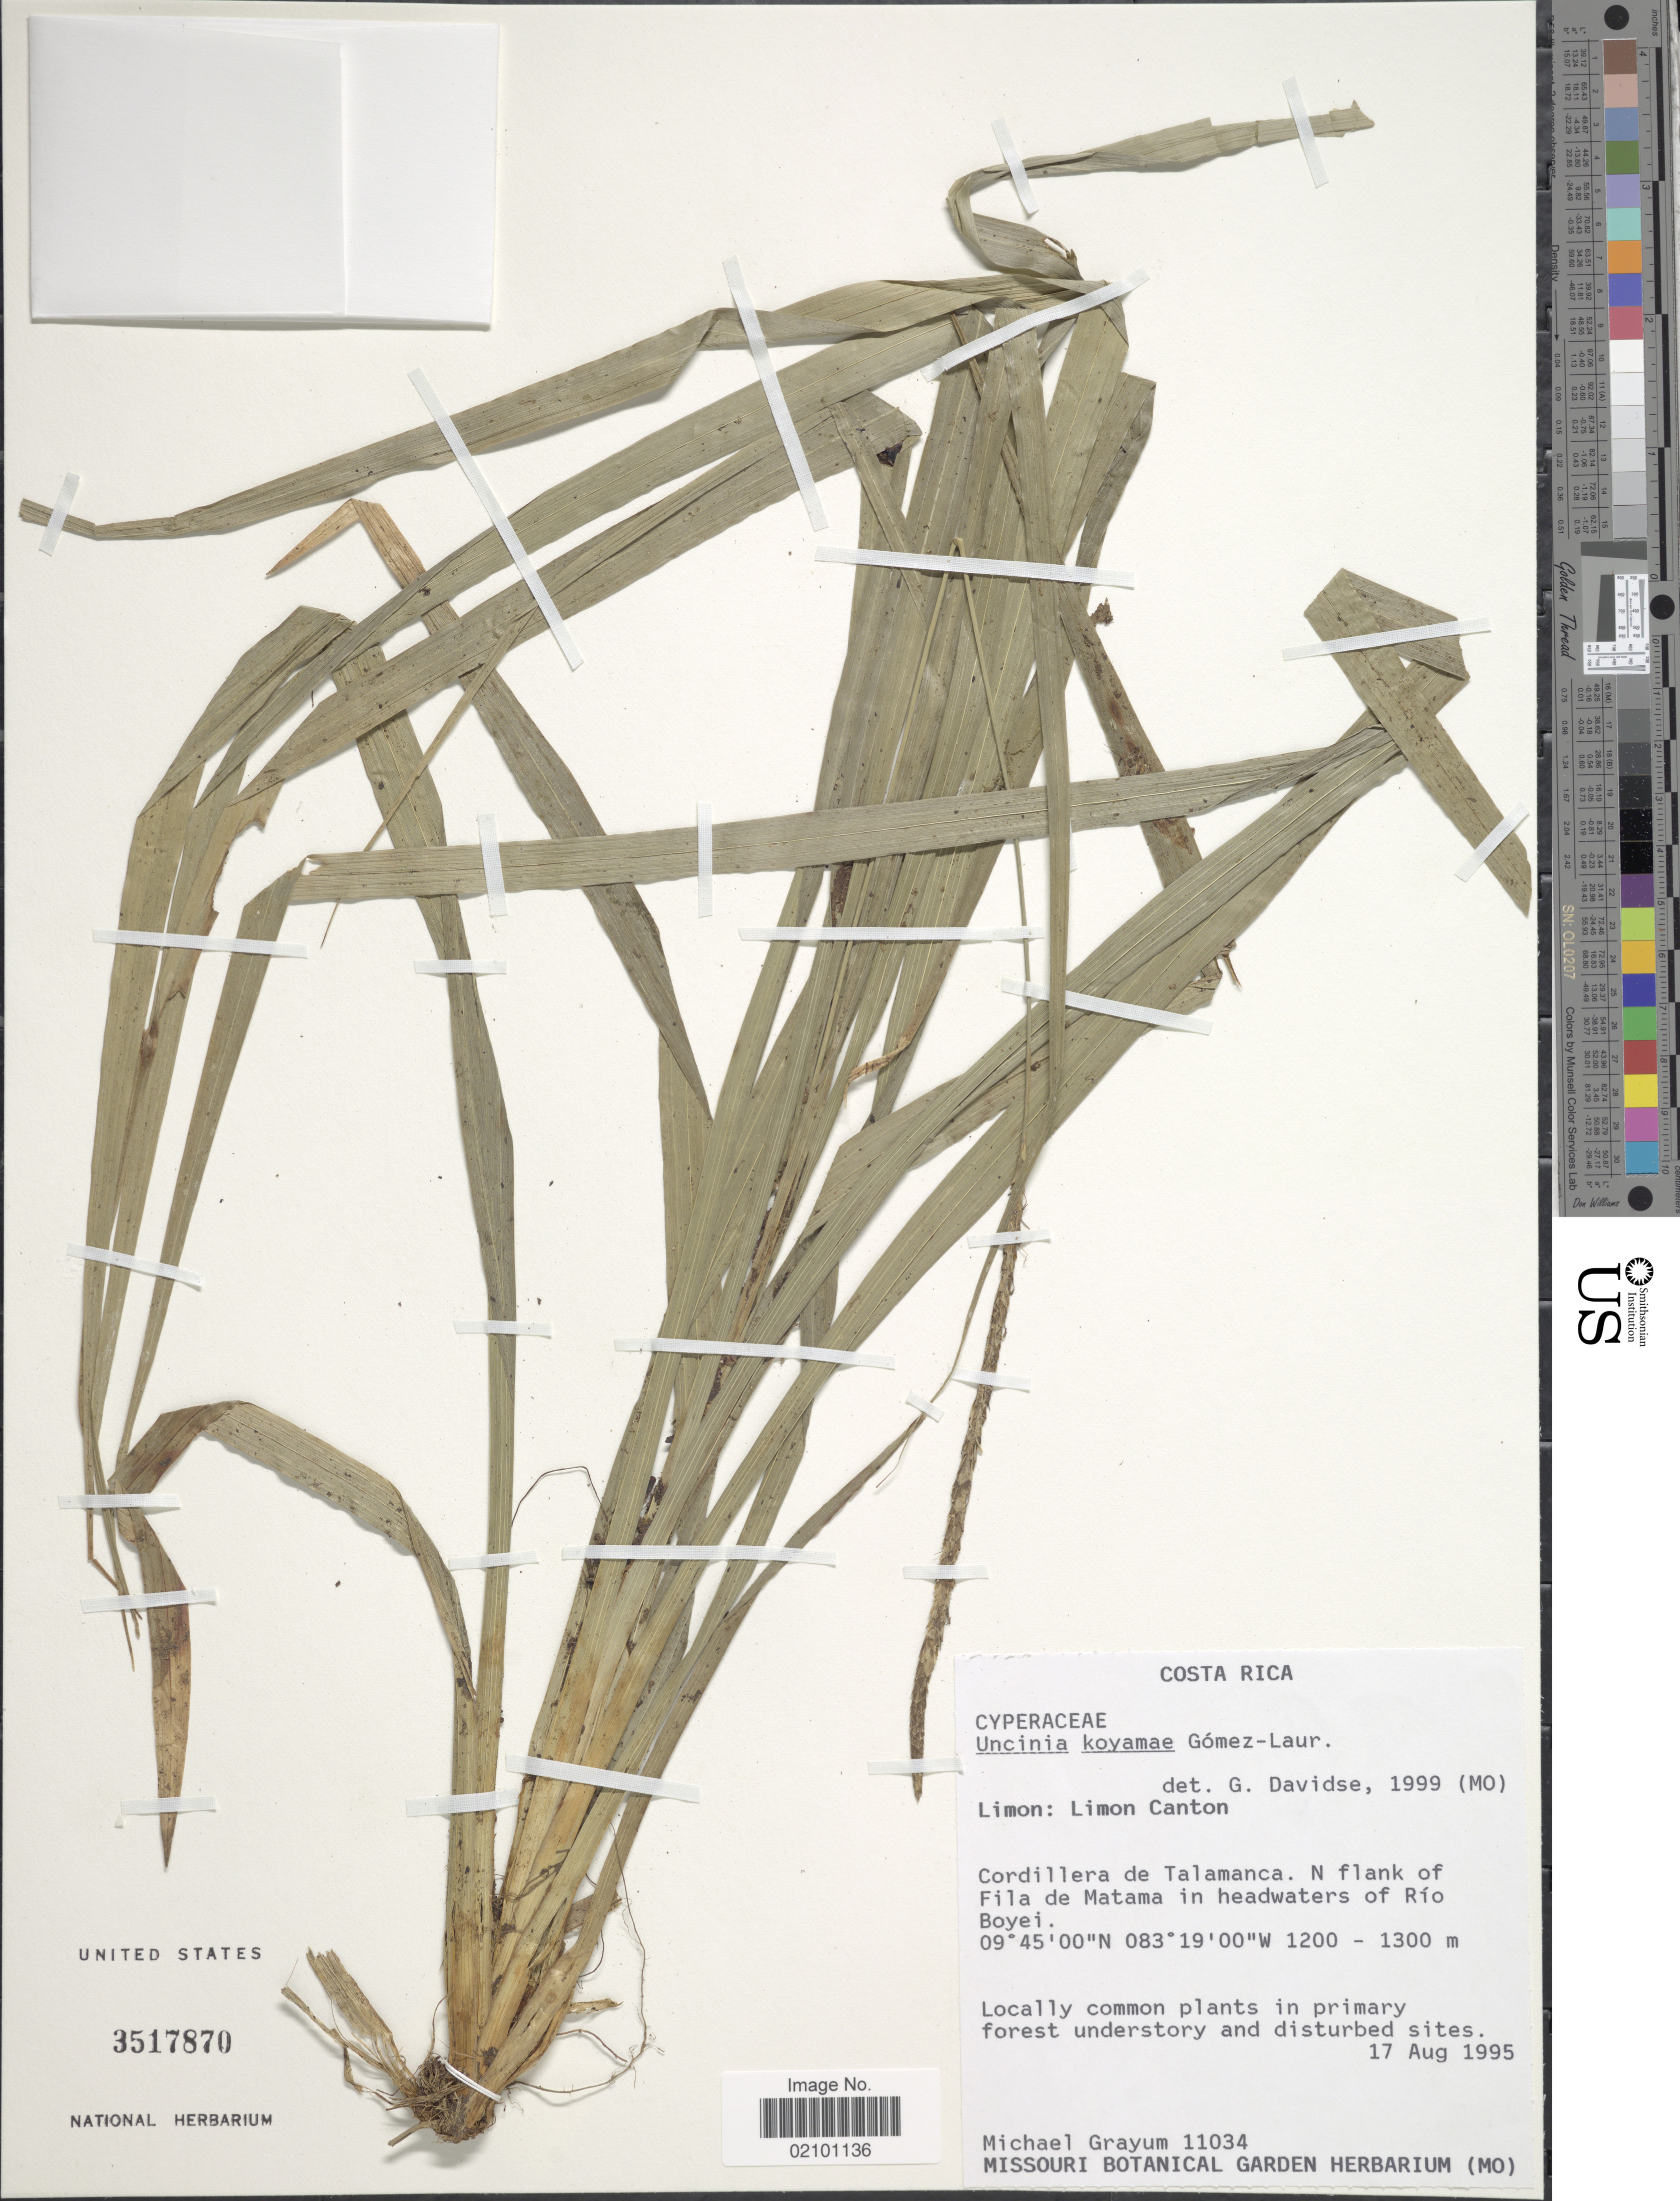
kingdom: Plantae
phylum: Tracheophyta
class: Liliopsida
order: Poales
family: Cyperaceae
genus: Carex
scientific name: Carex hamata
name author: Sw.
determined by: Jimnéz-Mejias, Pedro, (UPOS), Universidad Pablo de Olavide (SPAIN)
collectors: M. H. Grayum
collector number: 11034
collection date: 1995-08-17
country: Costa Rica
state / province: Limón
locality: Limon Canton, Cordillera de Talamanca, N flank of Fila de Matama in headwaters of Rio Boyei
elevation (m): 1200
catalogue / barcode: US 3517870